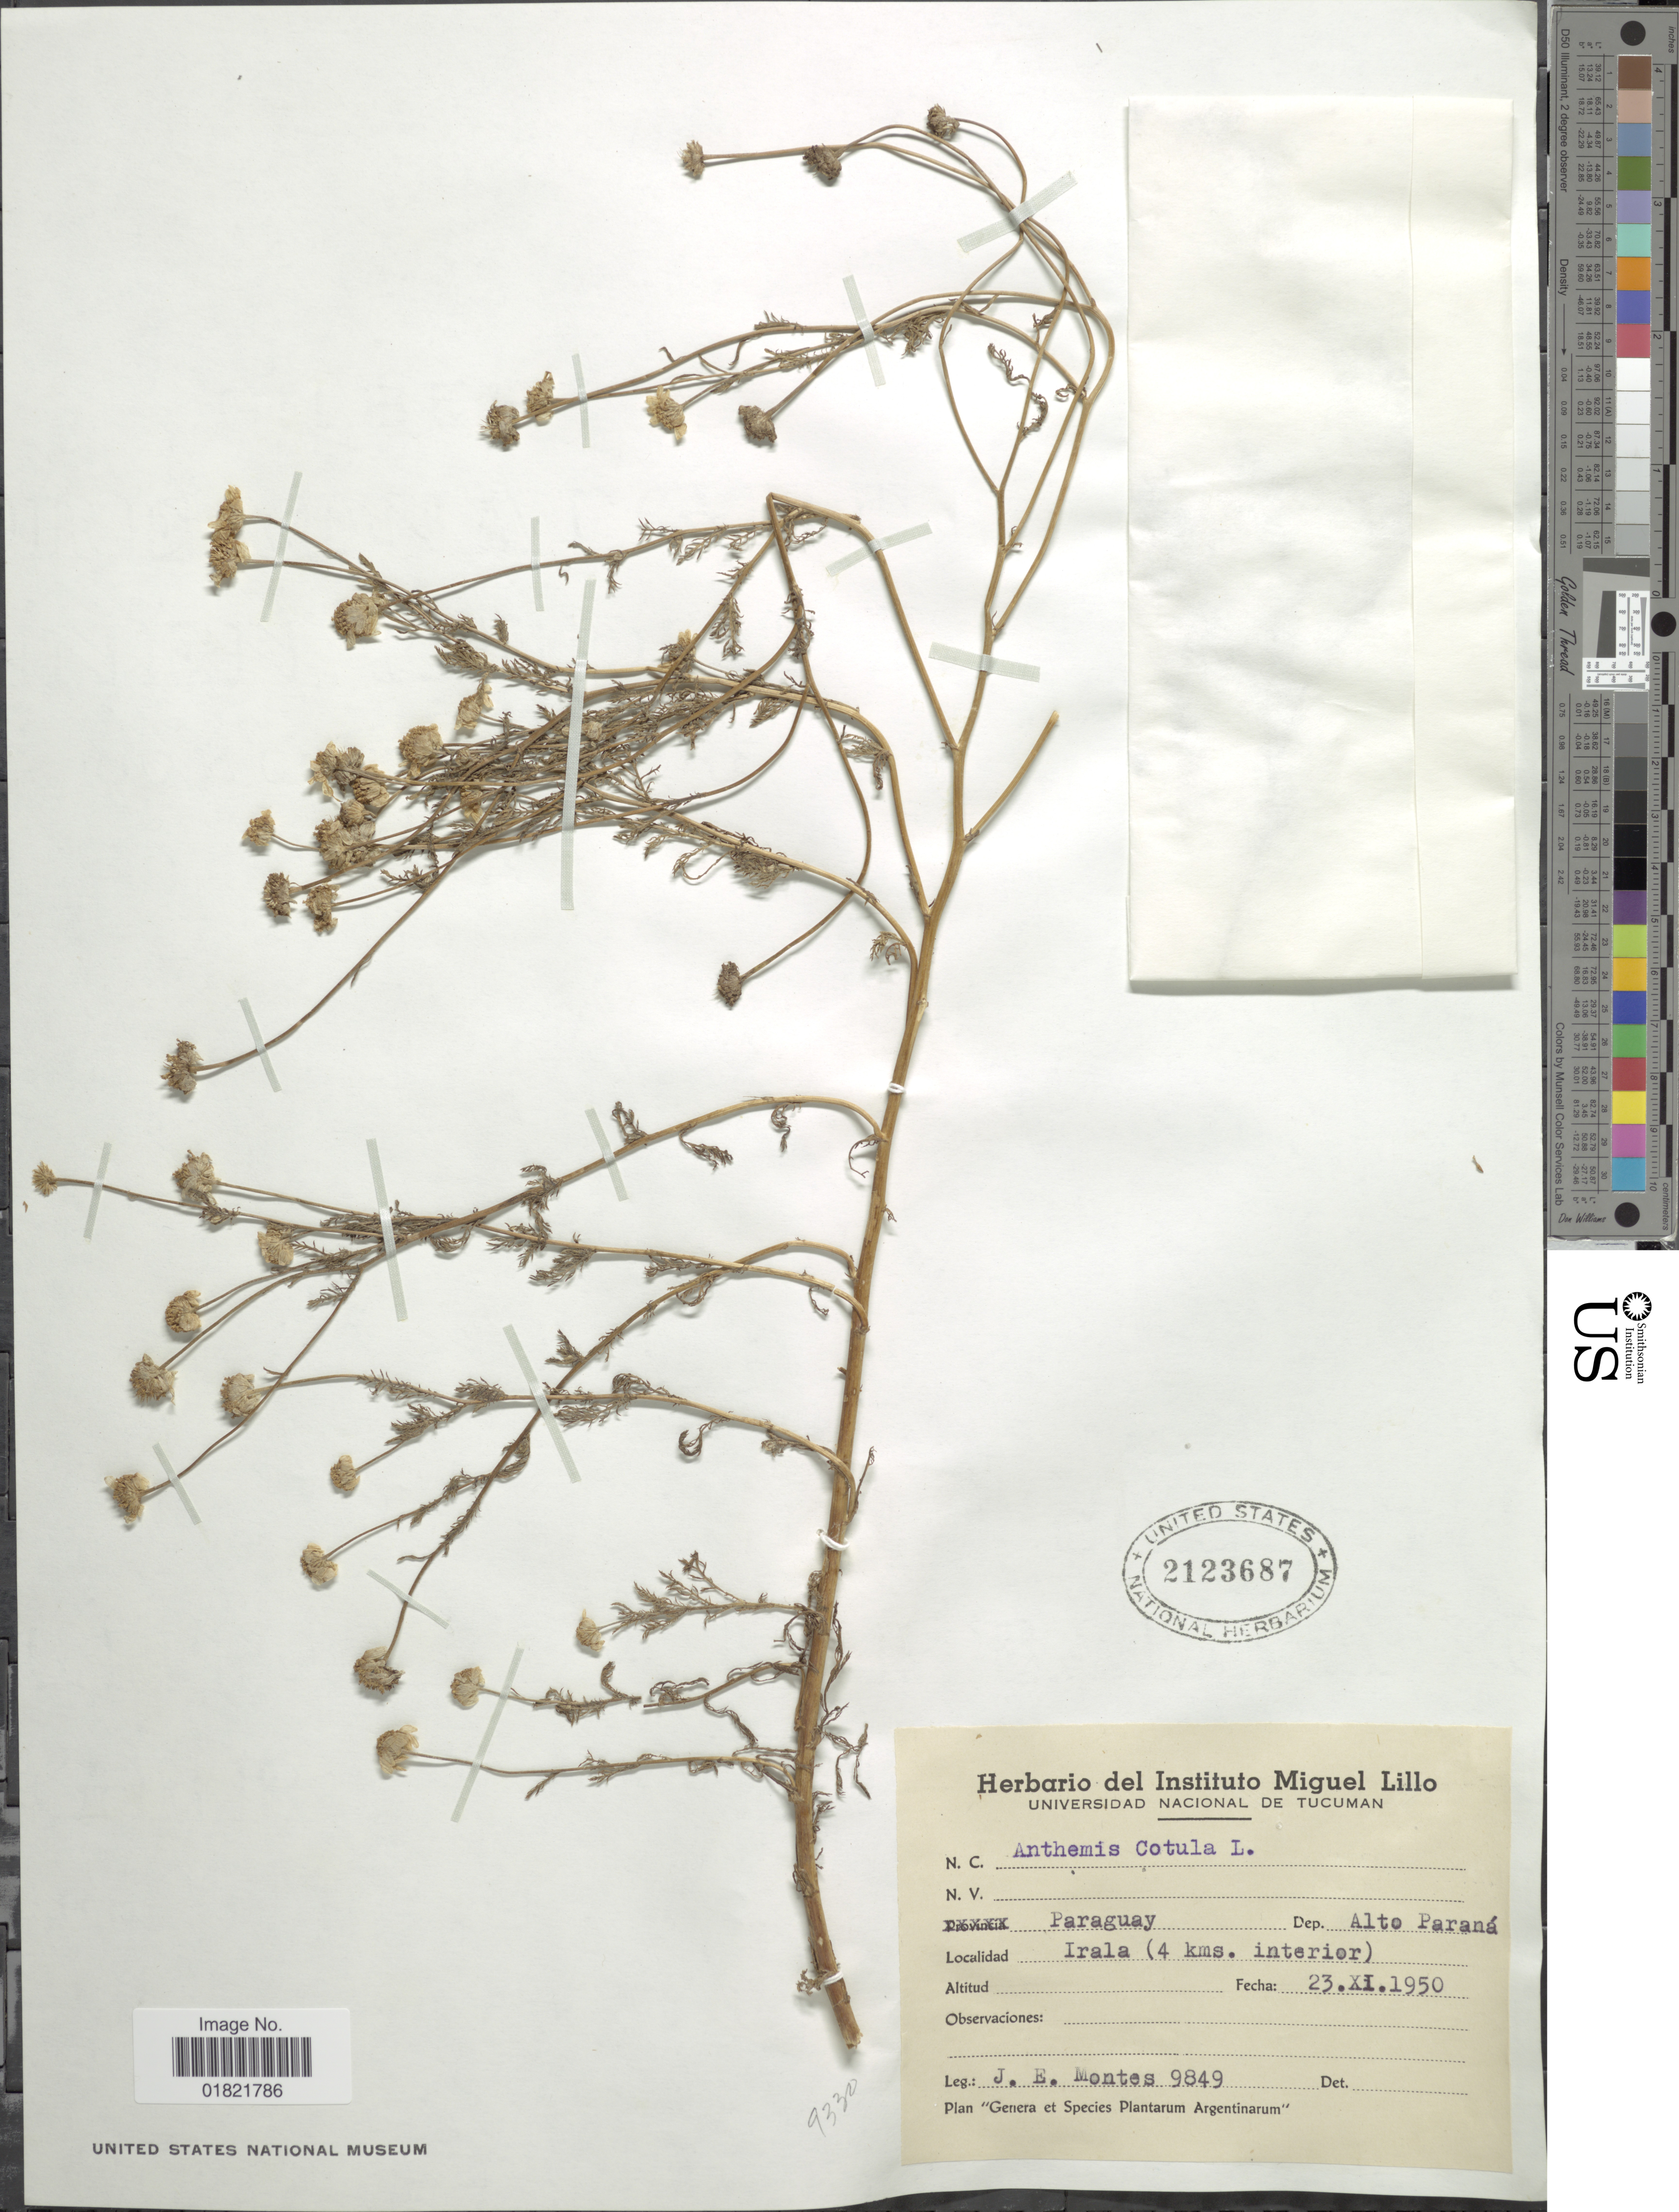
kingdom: Plantae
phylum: Tracheophyta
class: Magnoliopsida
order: Asterales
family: Asteraceae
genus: Anthemis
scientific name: Anthemis cotula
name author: L.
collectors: J. E. Montes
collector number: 9849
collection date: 1950-11-23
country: Paraguay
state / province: Alto Parana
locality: Irala (4 kms. interior)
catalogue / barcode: US 2123687